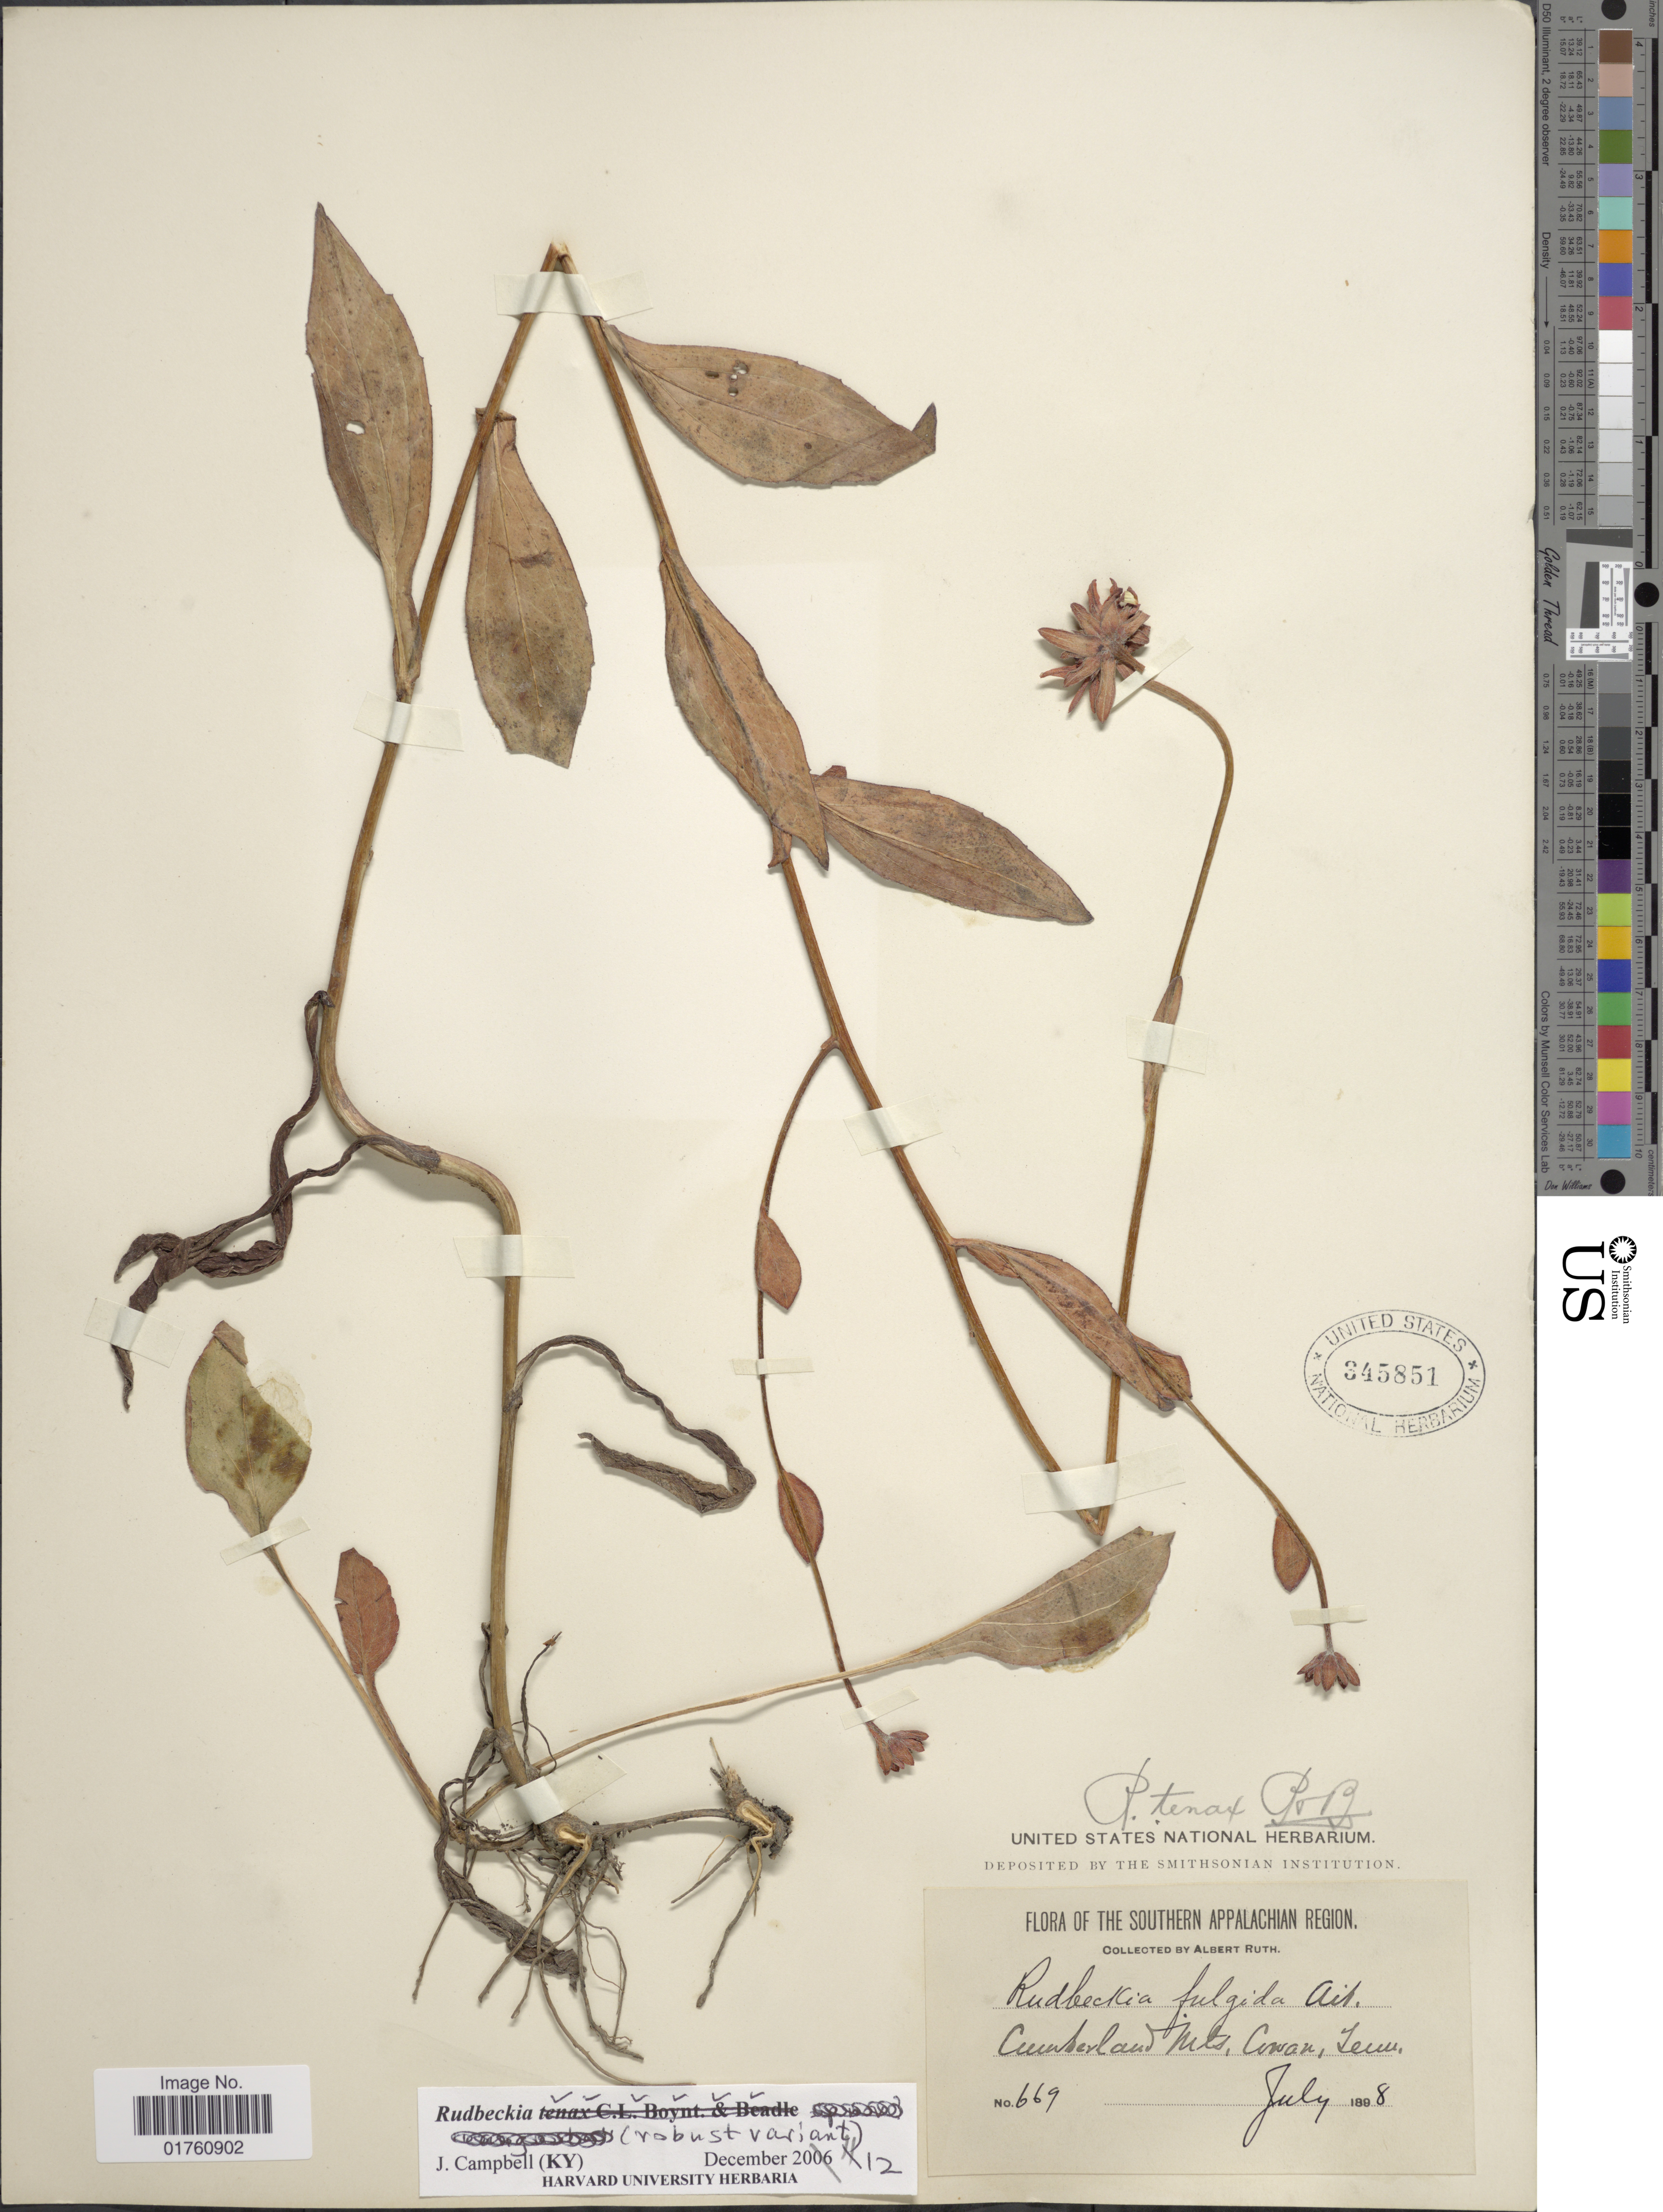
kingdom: Plantae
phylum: Tracheophyta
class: Magnoliopsida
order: Asterales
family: Asteraceae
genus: Rudbeckia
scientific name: Rudbeckia tenax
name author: C.L. Boynton & Beadle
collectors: A. Ruth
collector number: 669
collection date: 1898-07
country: United States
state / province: Tennessee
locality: Cumberland Mts, Cowan, Tenn, The Southern Appalachian region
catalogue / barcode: US 345851